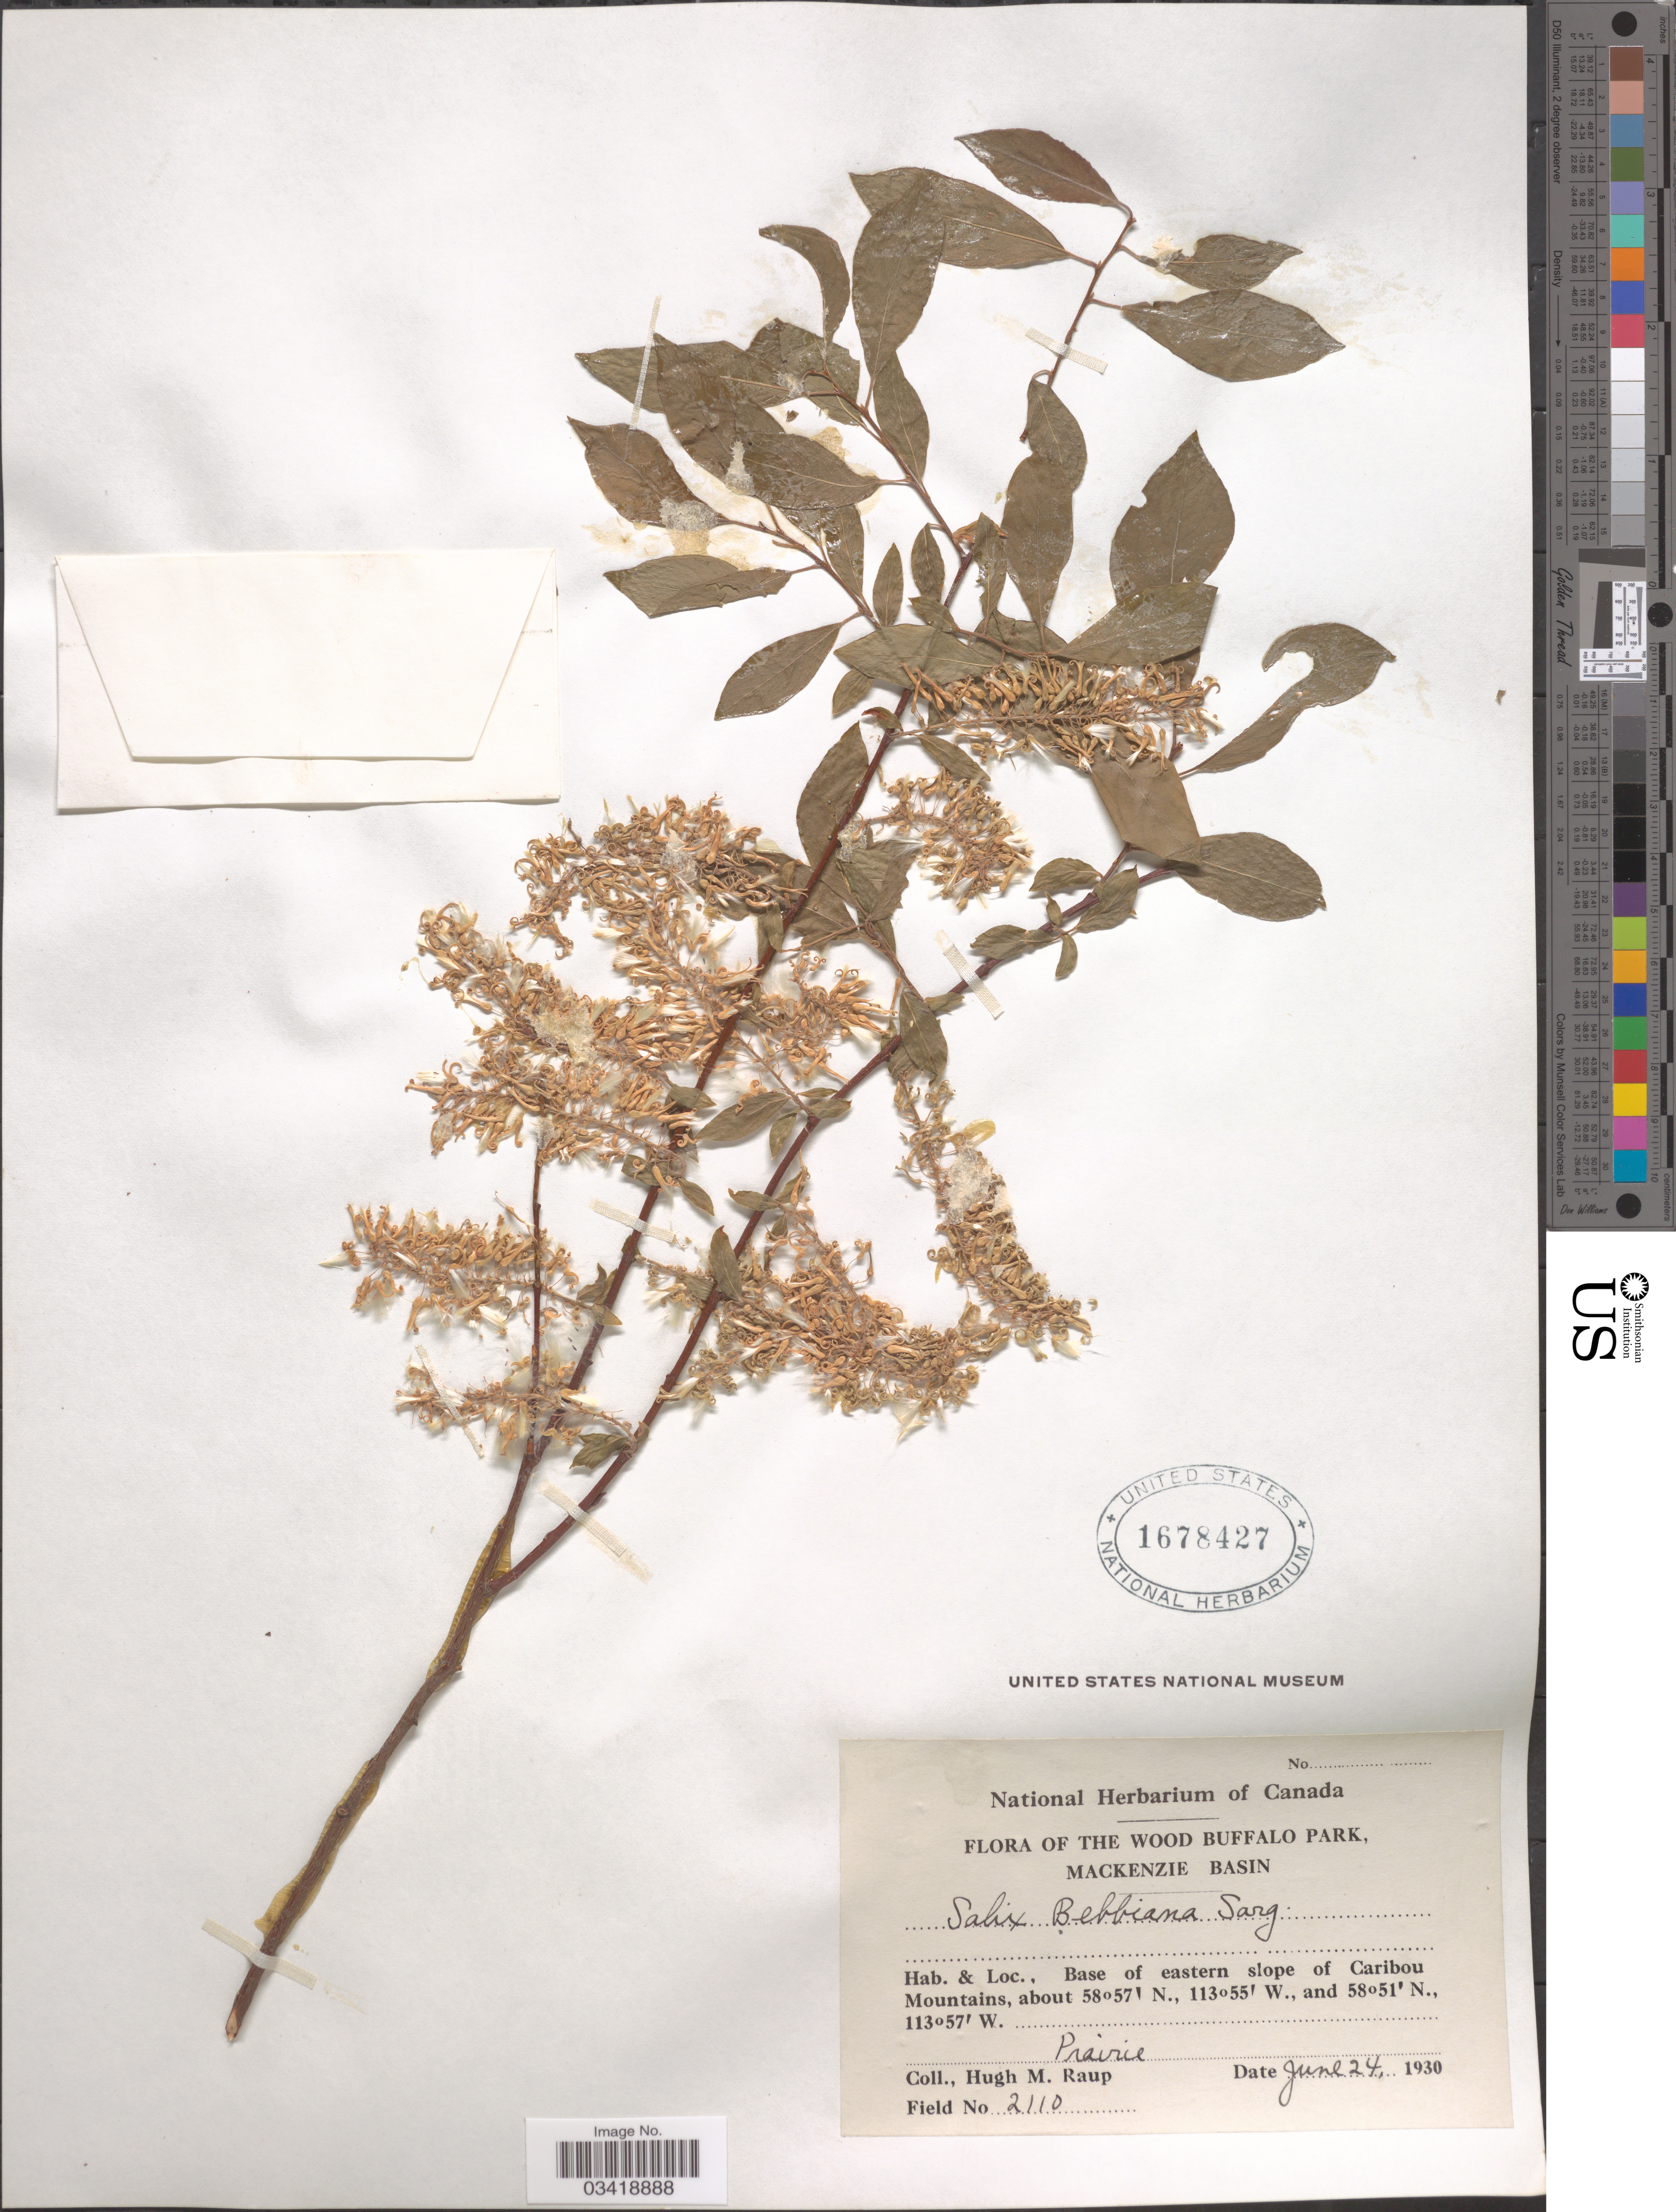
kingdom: Plantae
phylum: Tracheophyta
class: Magnoliopsida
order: Malpighiales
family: Salicaceae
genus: Salix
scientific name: Salix bebbiana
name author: Sarg.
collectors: H. Raup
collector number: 2110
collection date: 1930-06-24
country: Canada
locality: The Wood Buffalo Park, Mackenzie Basin. Base of eastern slope of Caribou Mountains.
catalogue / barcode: US 1678427